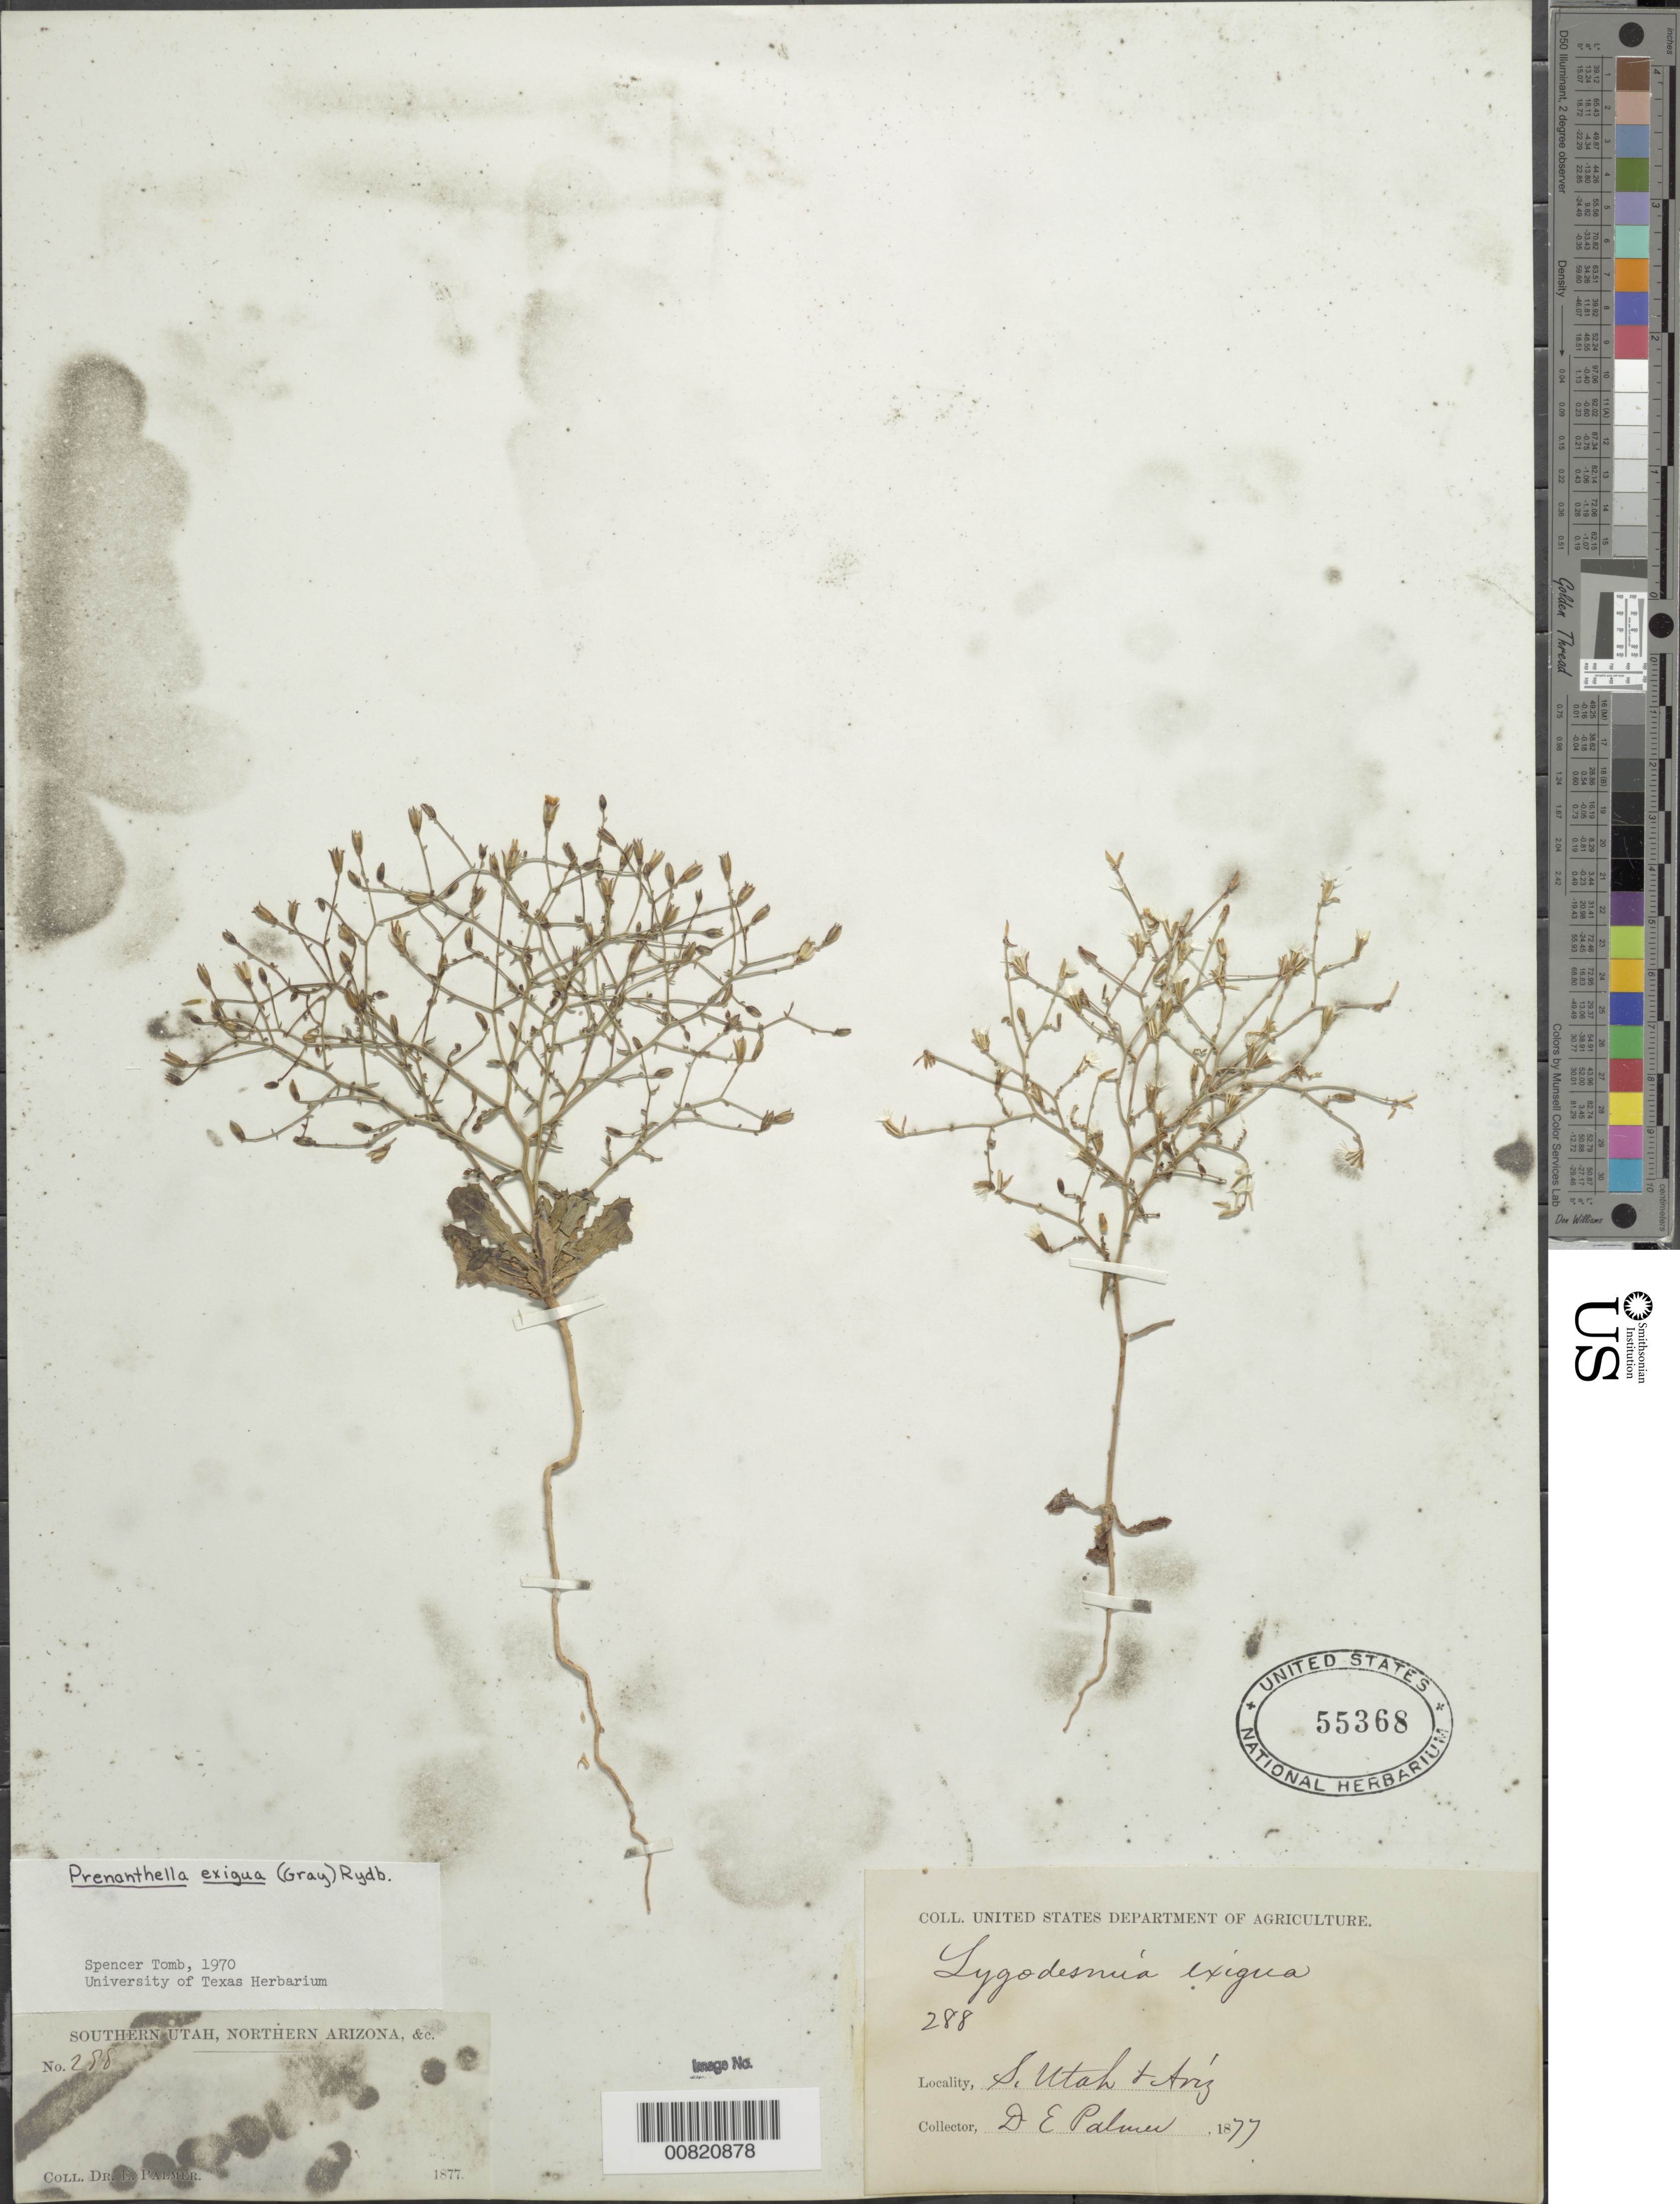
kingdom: Plantae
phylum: Tracheophyta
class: Magnoliopsida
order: Asterales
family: Asteraceae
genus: Prenanthella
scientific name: Prenanthella exigua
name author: (A. Gray) Rydb.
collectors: E. Palmer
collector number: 288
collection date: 1877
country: United States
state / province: Arizona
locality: Southern Utah, Northern Arizona & c, S. Utah + Ariz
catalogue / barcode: US 55368